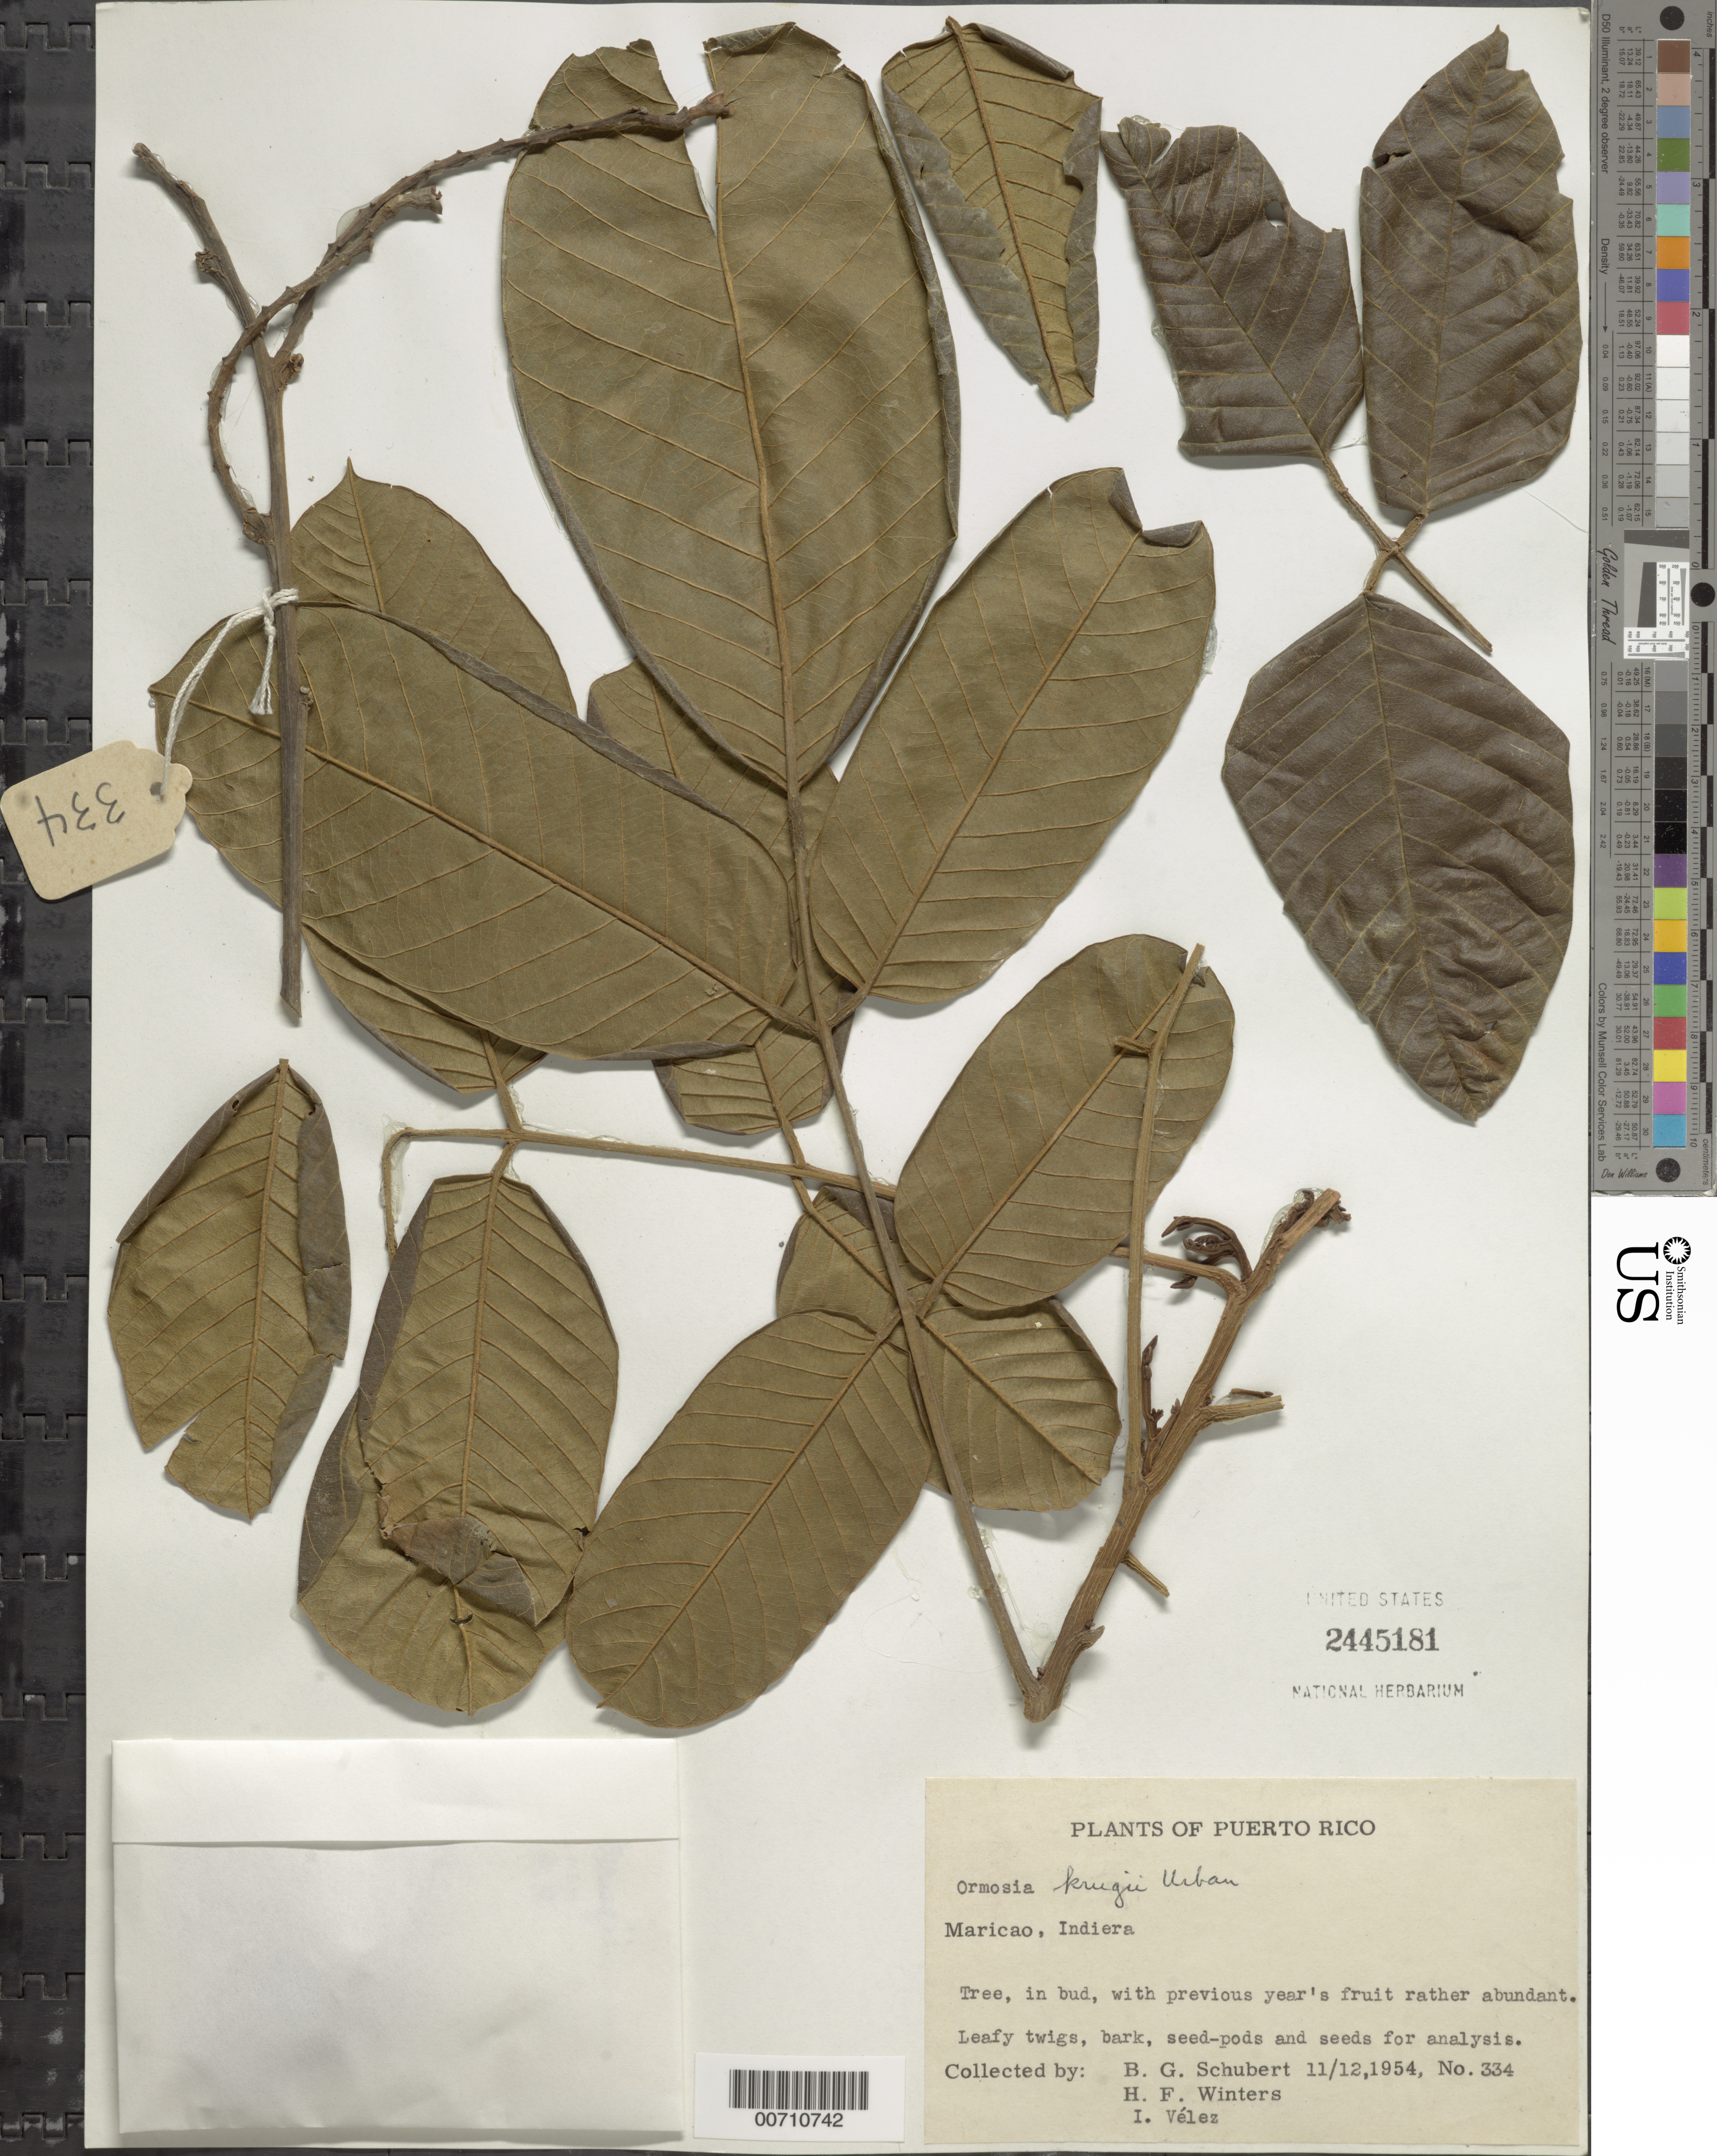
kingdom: Plantae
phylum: Tracheophyta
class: Magnoliopsida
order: Fabales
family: Fabaceae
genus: Ormosia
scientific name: Ormosia krugii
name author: Urb.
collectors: B. Schubert, H. Winters & I. Velez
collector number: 334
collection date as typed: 12 Nov 1954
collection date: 1954-11-12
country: Puerto Rico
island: Greater Antilles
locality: Maricao, Indiera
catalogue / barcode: US 2445181